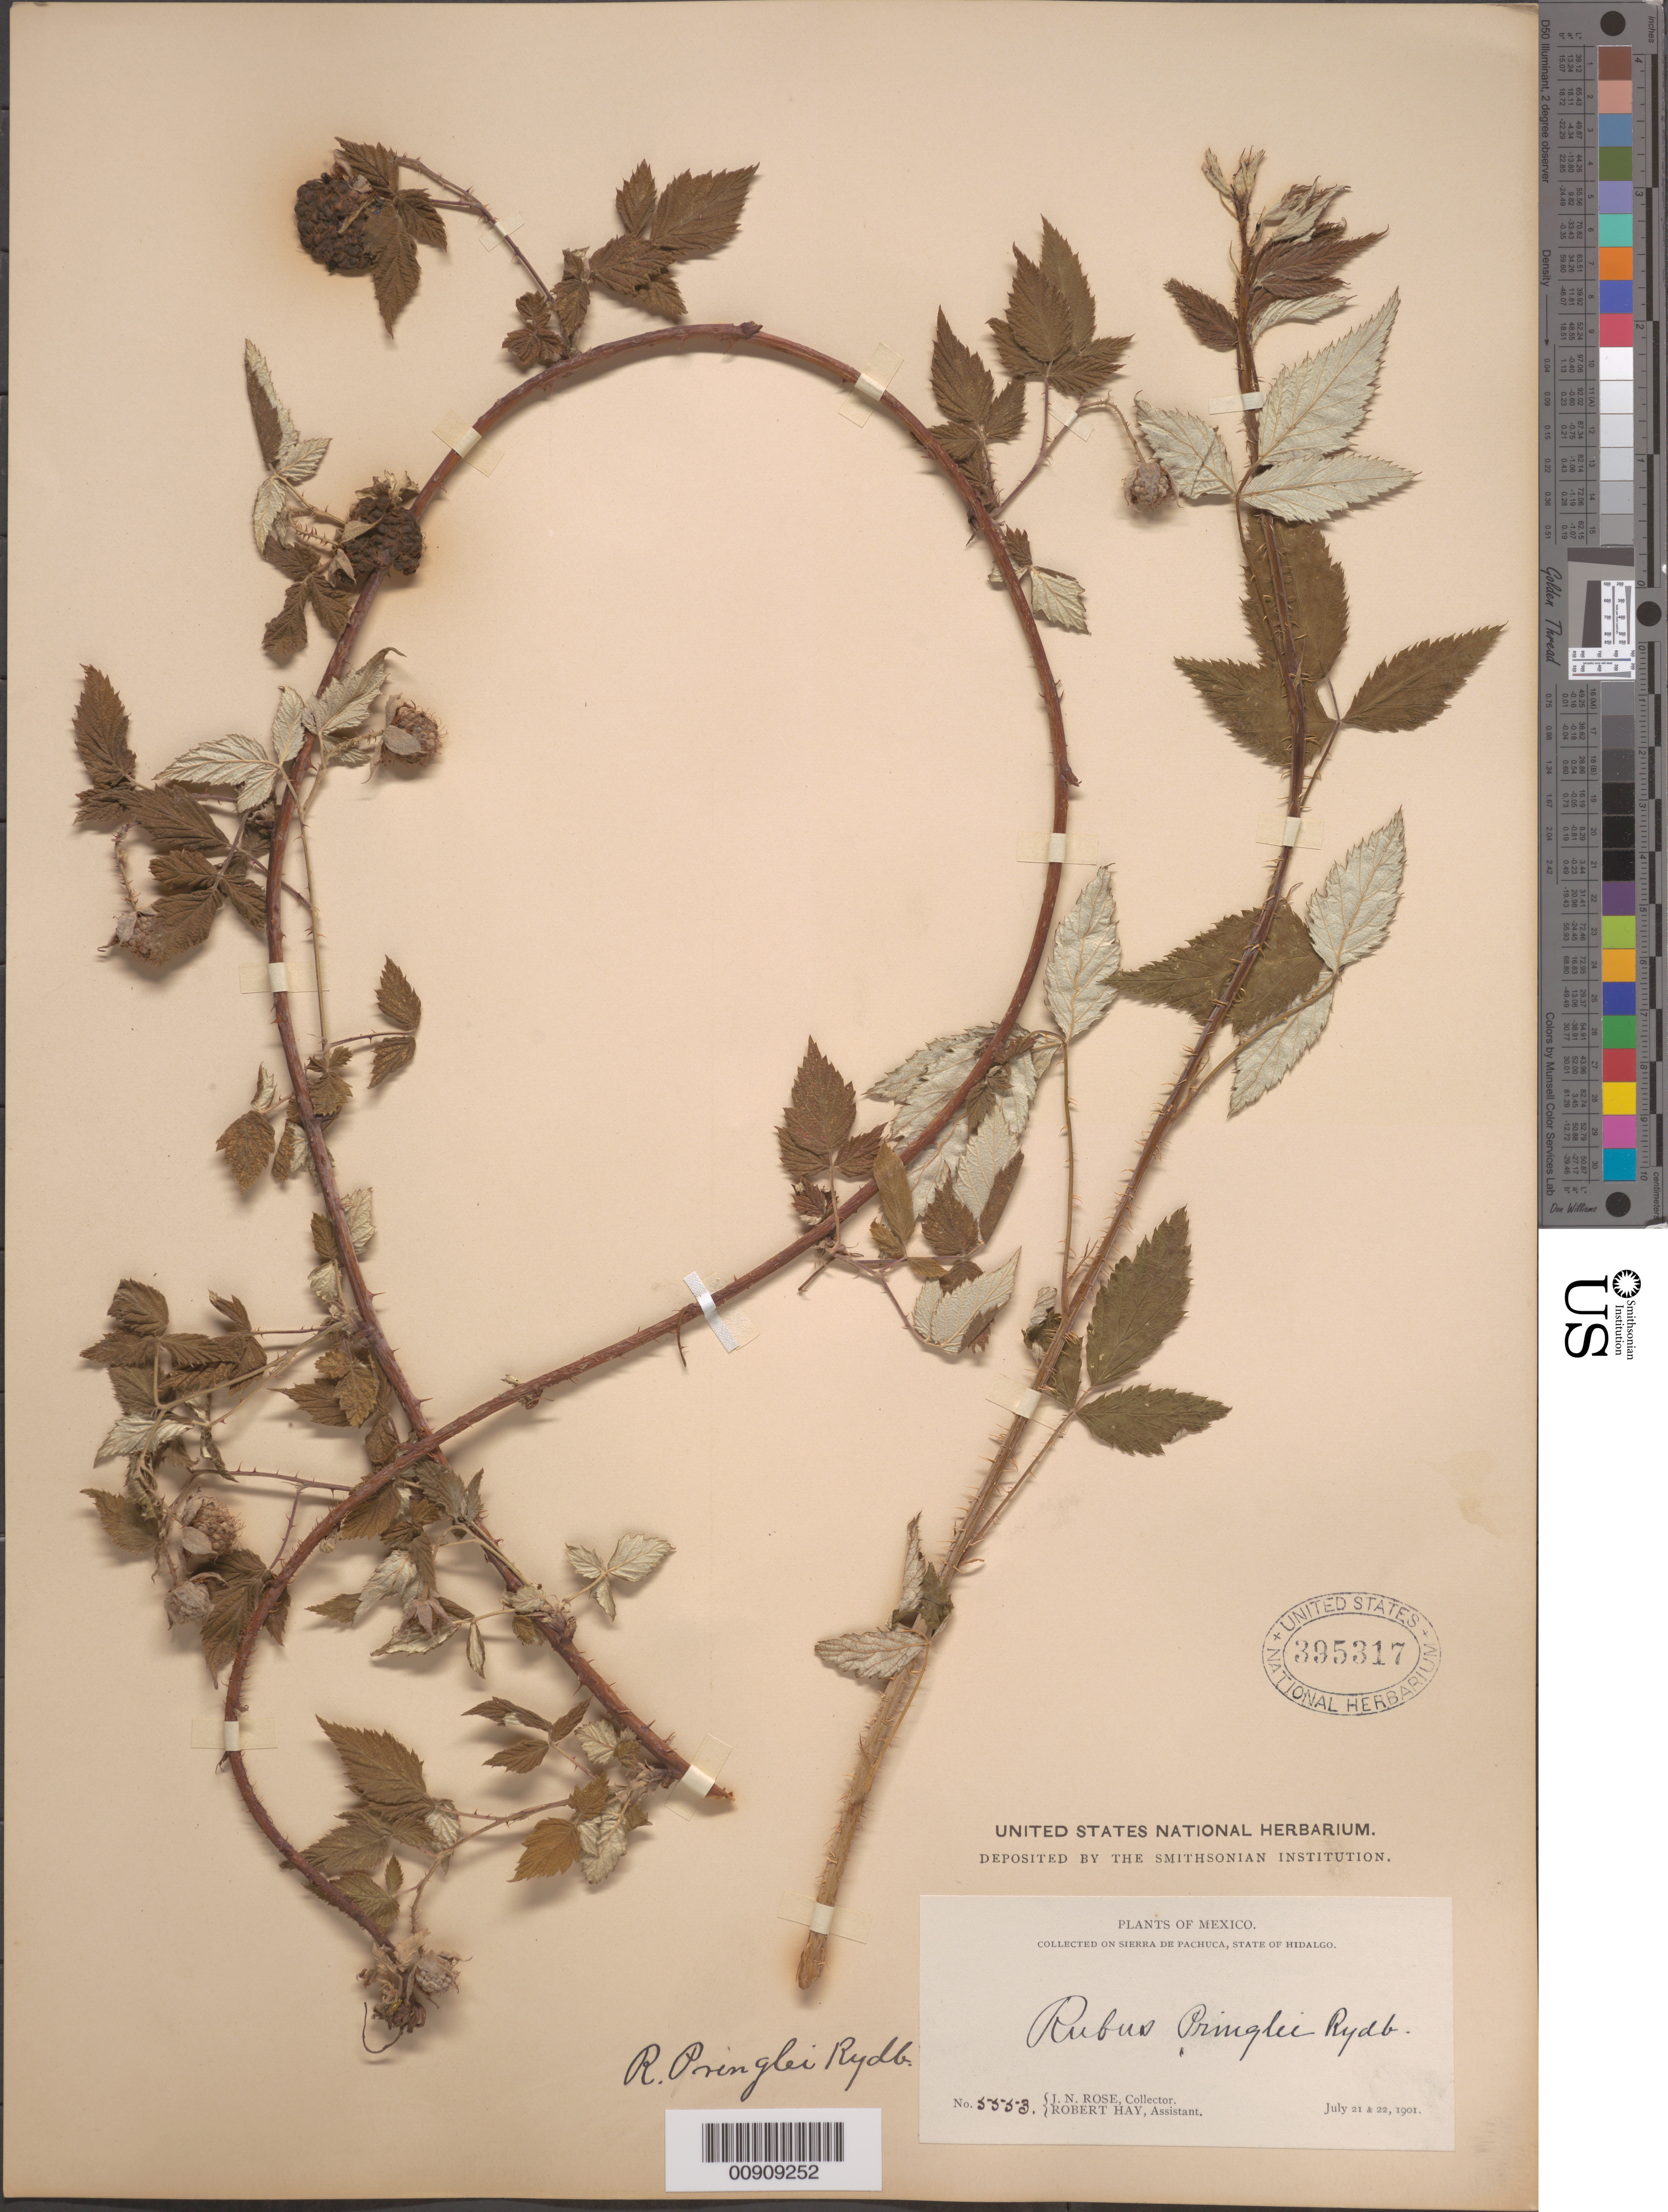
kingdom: Plantae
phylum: Tracheophyta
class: Magnoliopsida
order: Rosales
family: Rosaceae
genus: Rubus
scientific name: Rubus pringlei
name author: Rydb.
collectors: J. N. Rose & R. Hay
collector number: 5553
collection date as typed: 21 Jul 1901 to 22 Jul 1901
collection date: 1901-07-21/1901-07-22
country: Mexico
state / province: Hidalgo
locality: Sierra de Pachuca, State of Hidalgo.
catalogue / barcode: US 395317